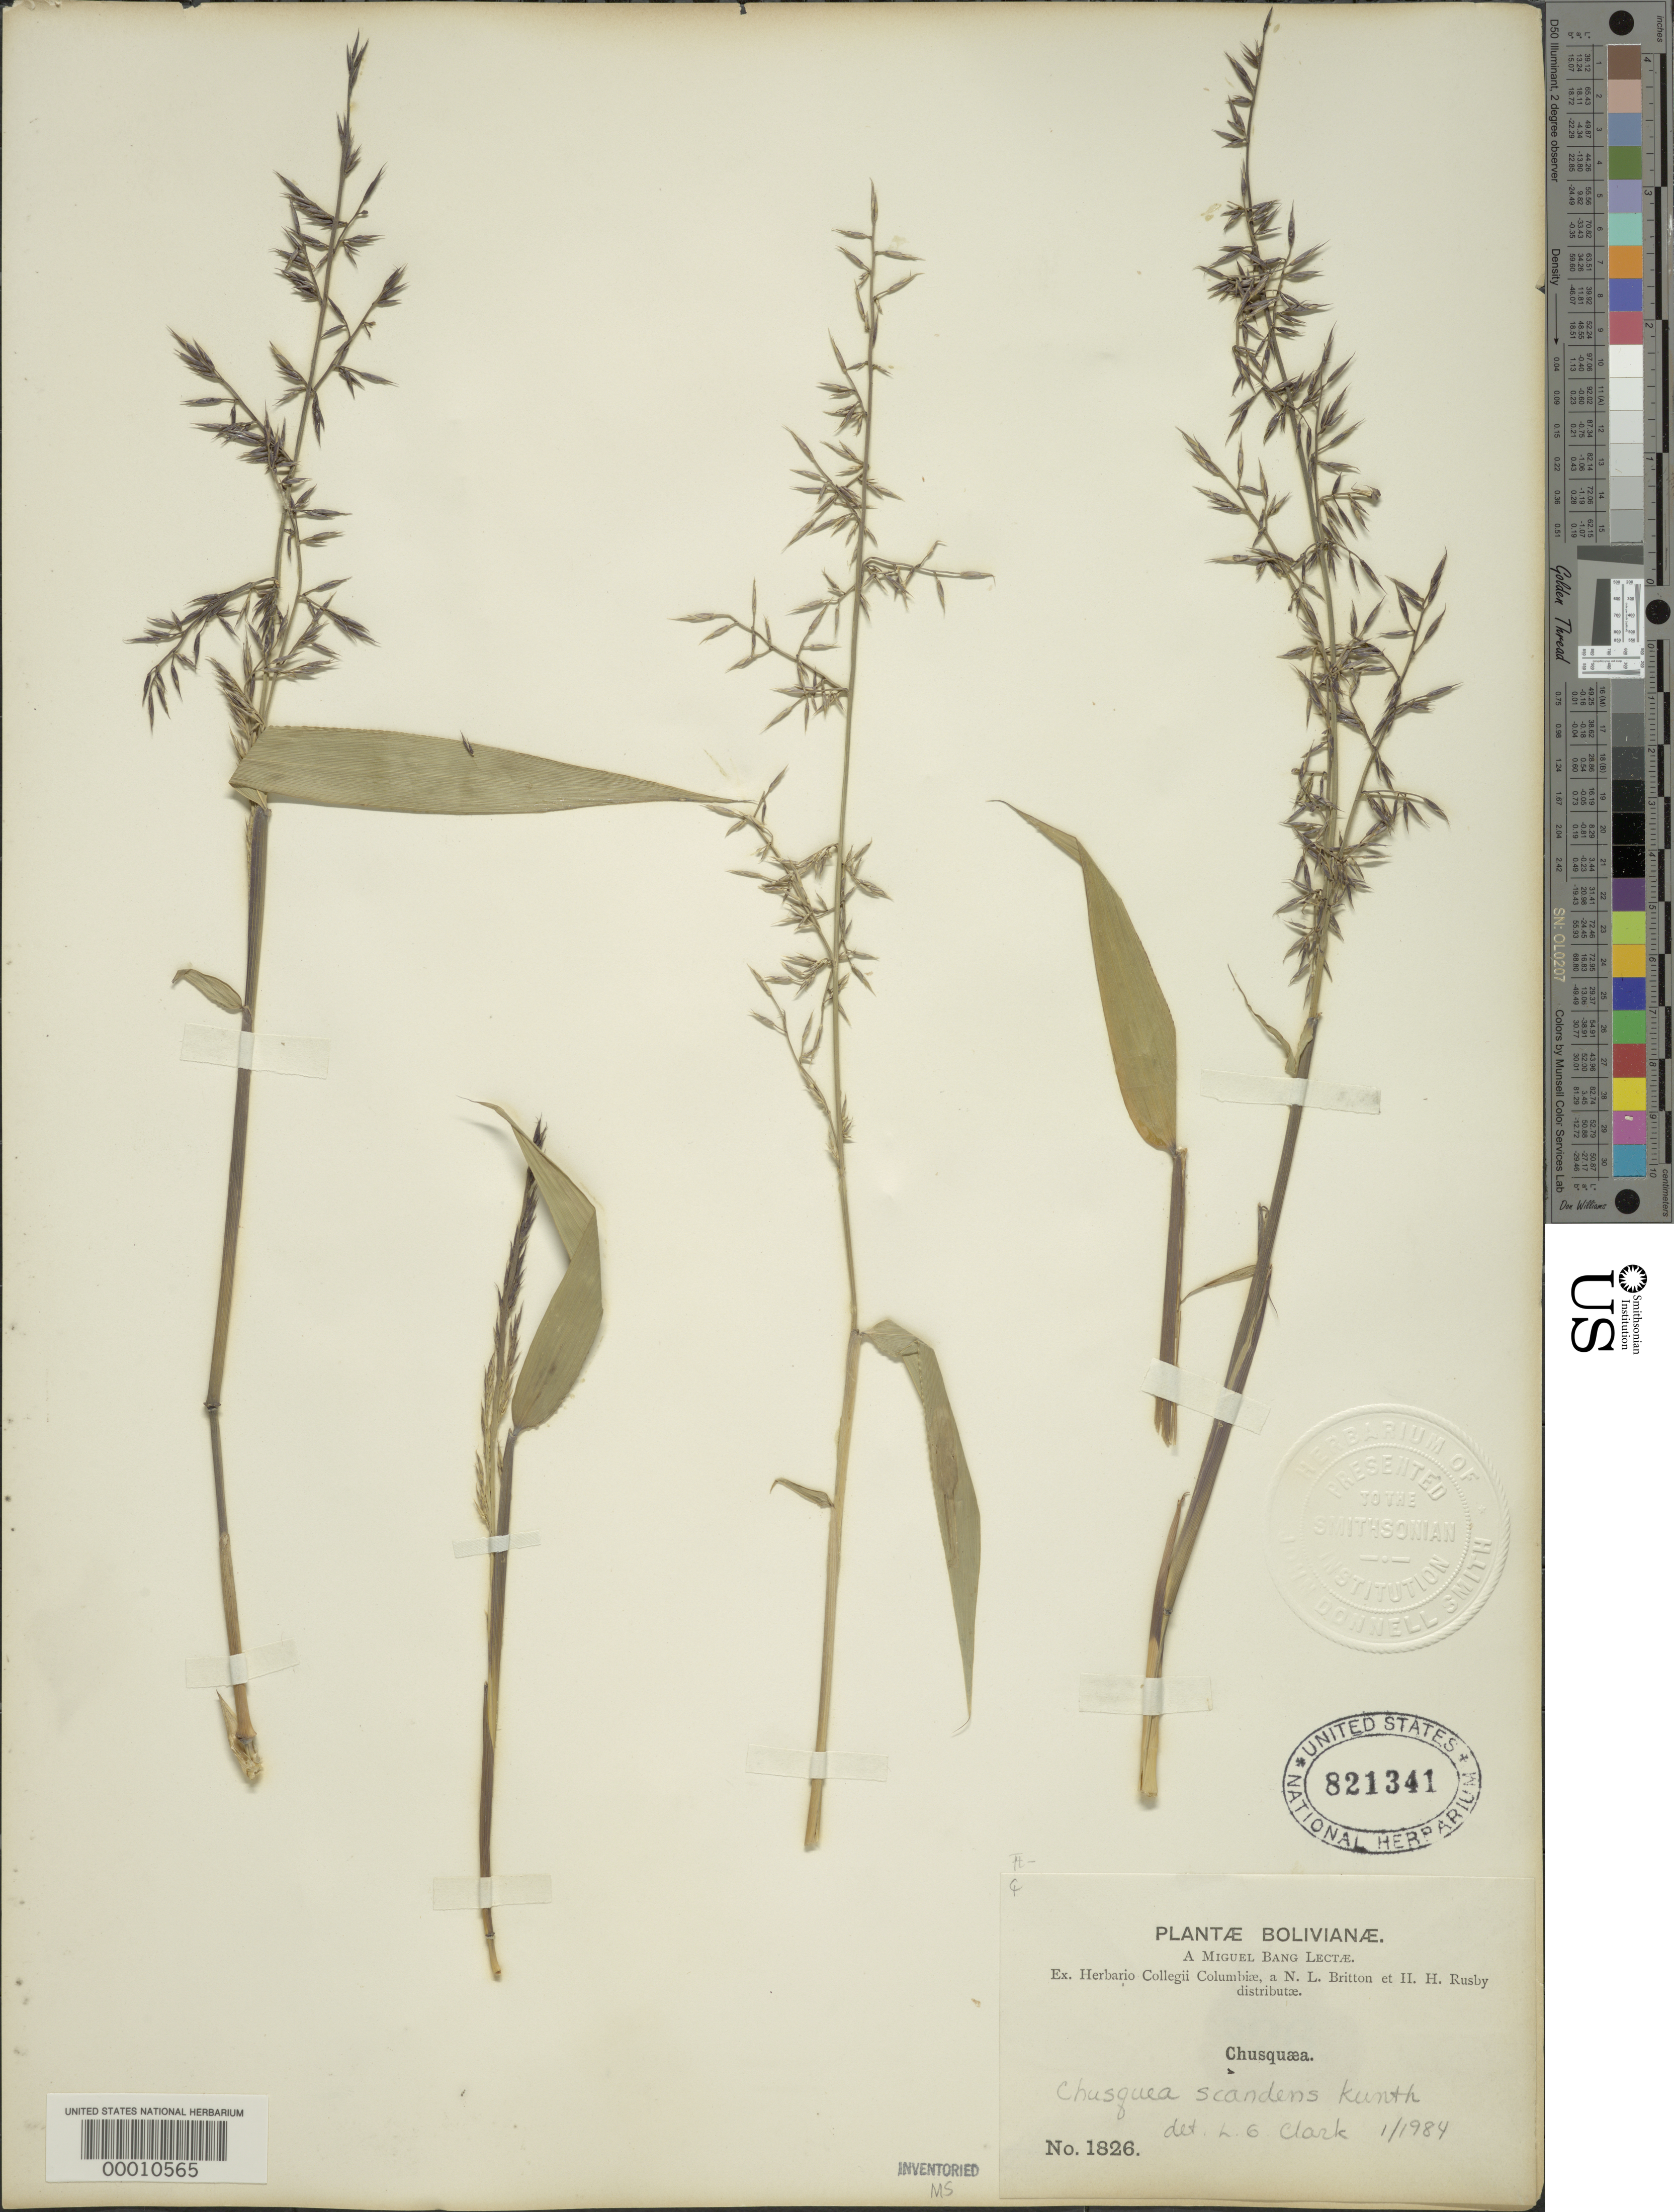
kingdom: Plantae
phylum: Tracheophyta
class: Liliopsida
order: Poales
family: Poaceae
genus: Chusquea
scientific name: Chusquea scandens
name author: Kunth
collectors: M. Bang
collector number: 1826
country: Bolivia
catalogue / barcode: US 821341